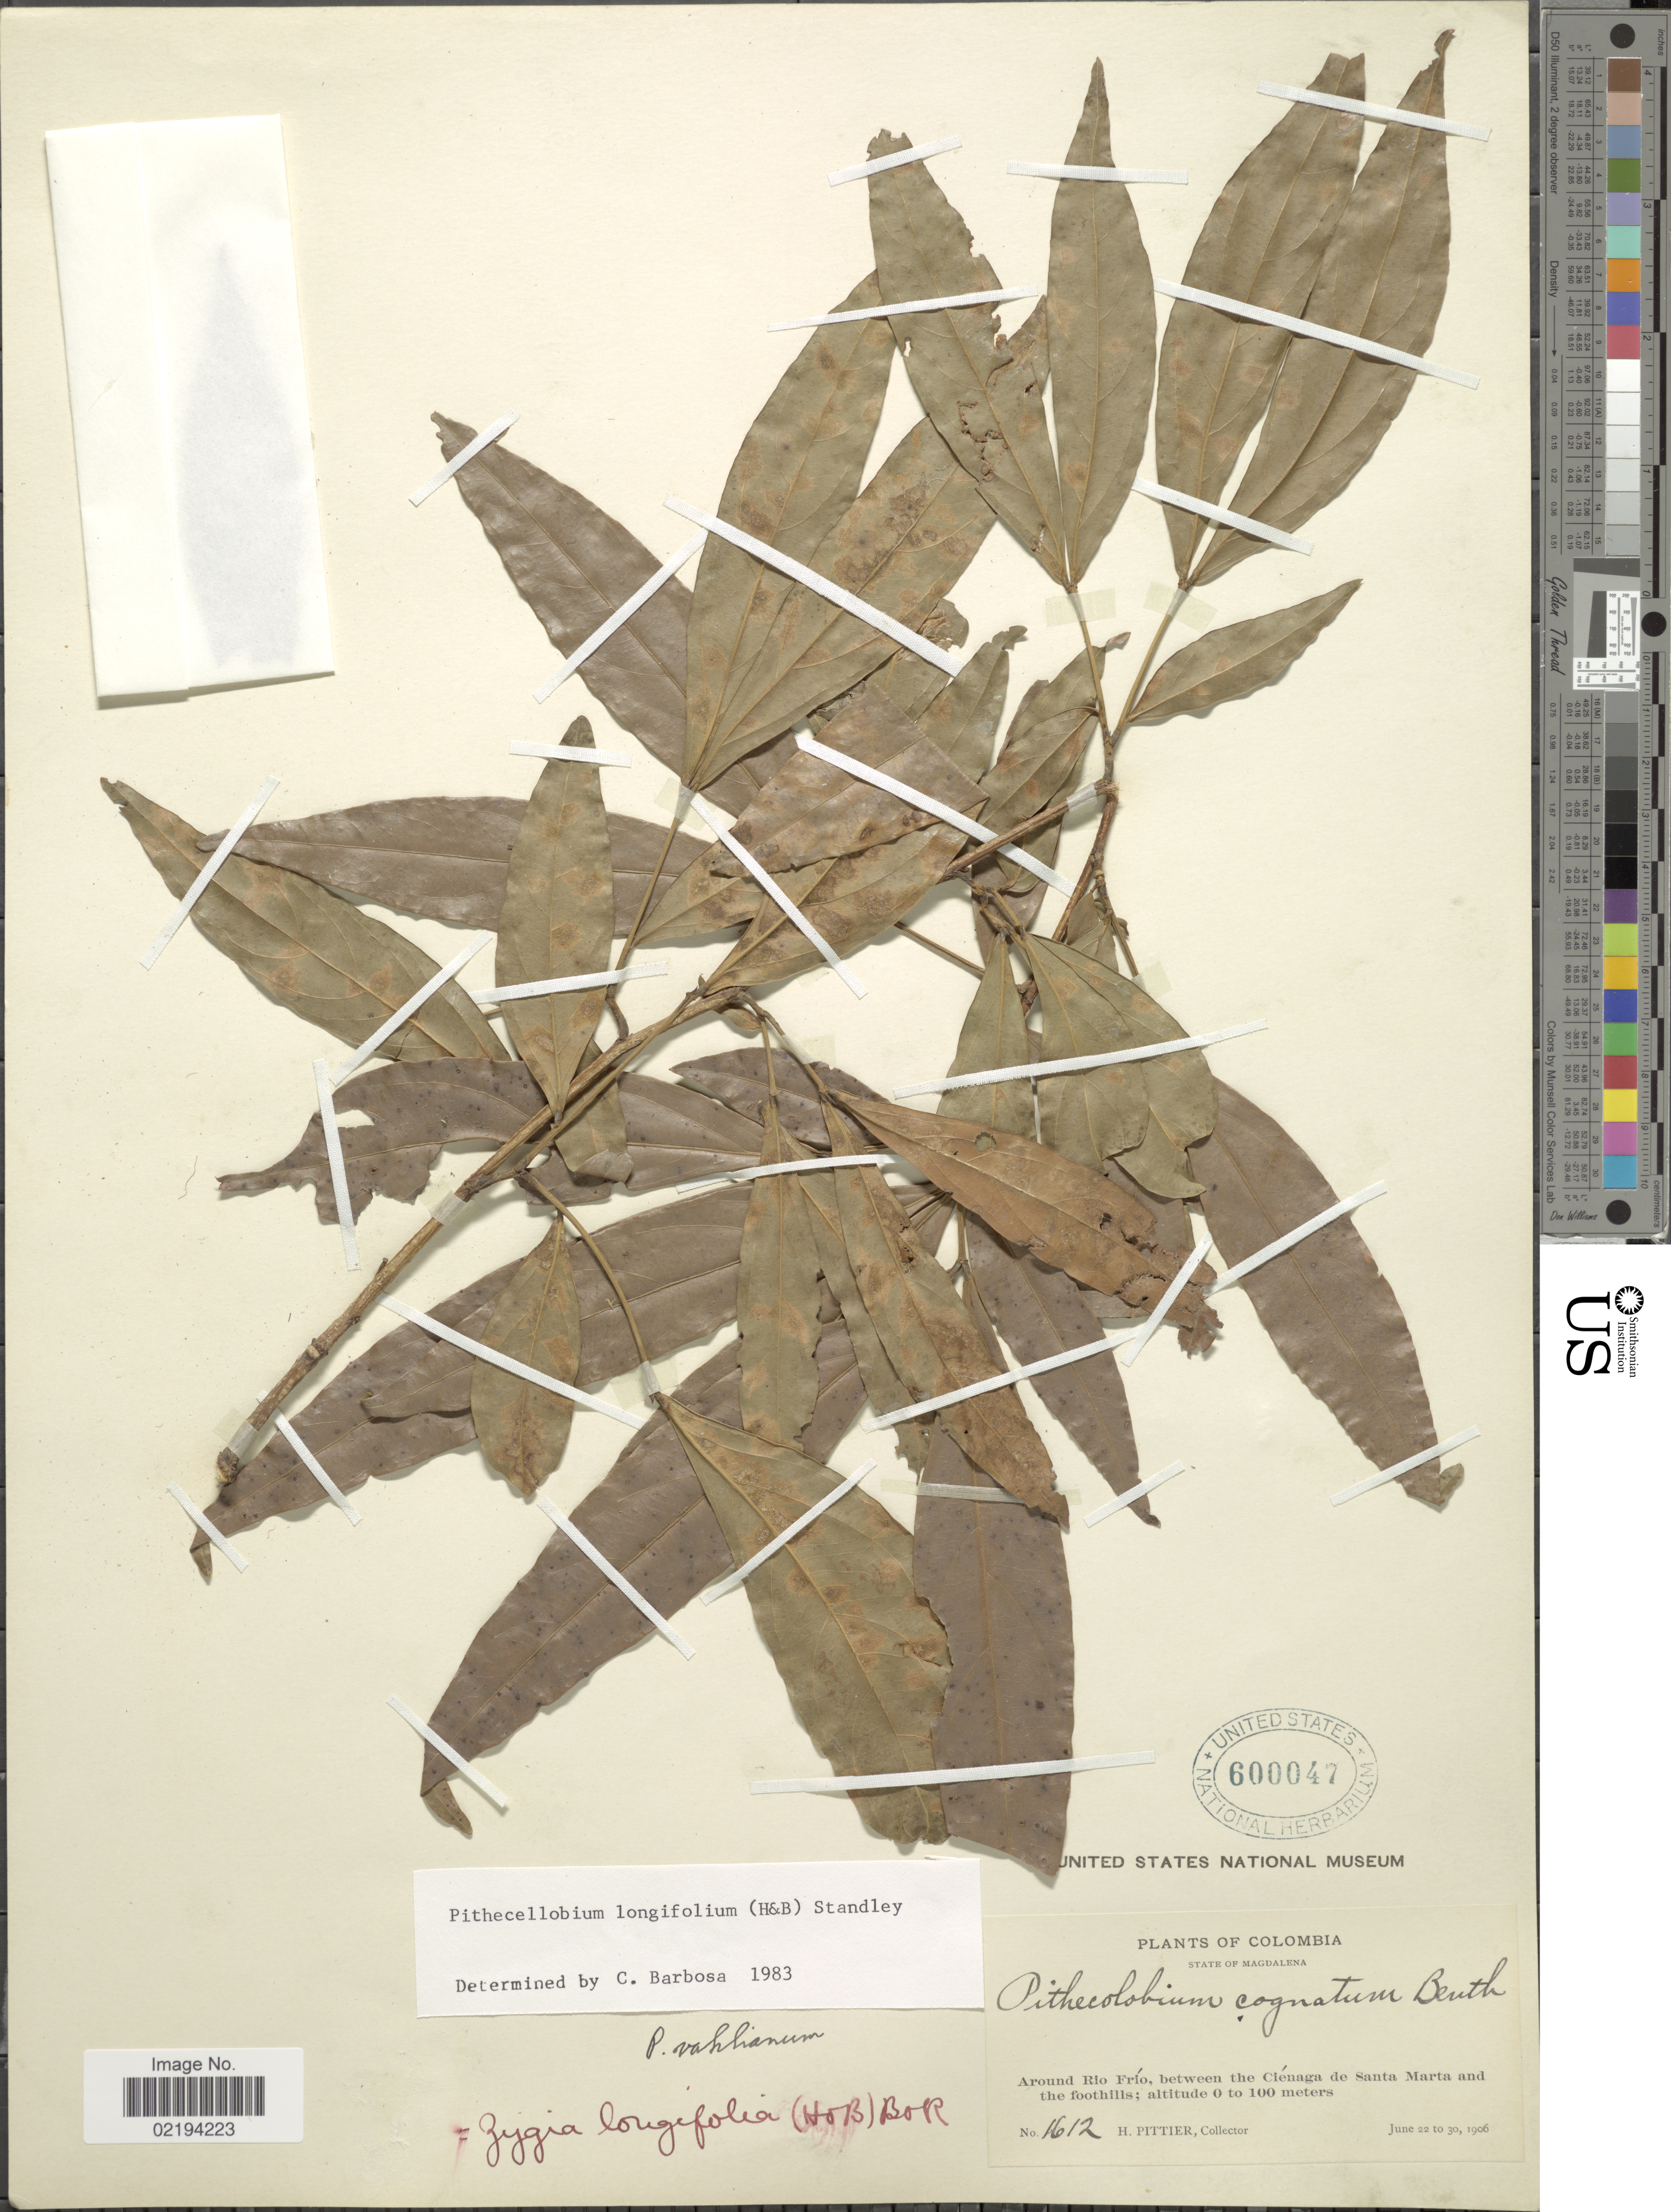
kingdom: Plantae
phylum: Tracheophyta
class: Magnoliopsida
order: Fabales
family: Fabaceae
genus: Zygia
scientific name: Zygia longifolia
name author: (Willd.) Britton & Rose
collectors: H. F. Pittier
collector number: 1612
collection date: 1906-06-22/1906-06-30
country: Colombia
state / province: Magdalena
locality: Around Rio frio, between the Cienaga de Santa Marta and the foothills.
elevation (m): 0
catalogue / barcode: US 600047